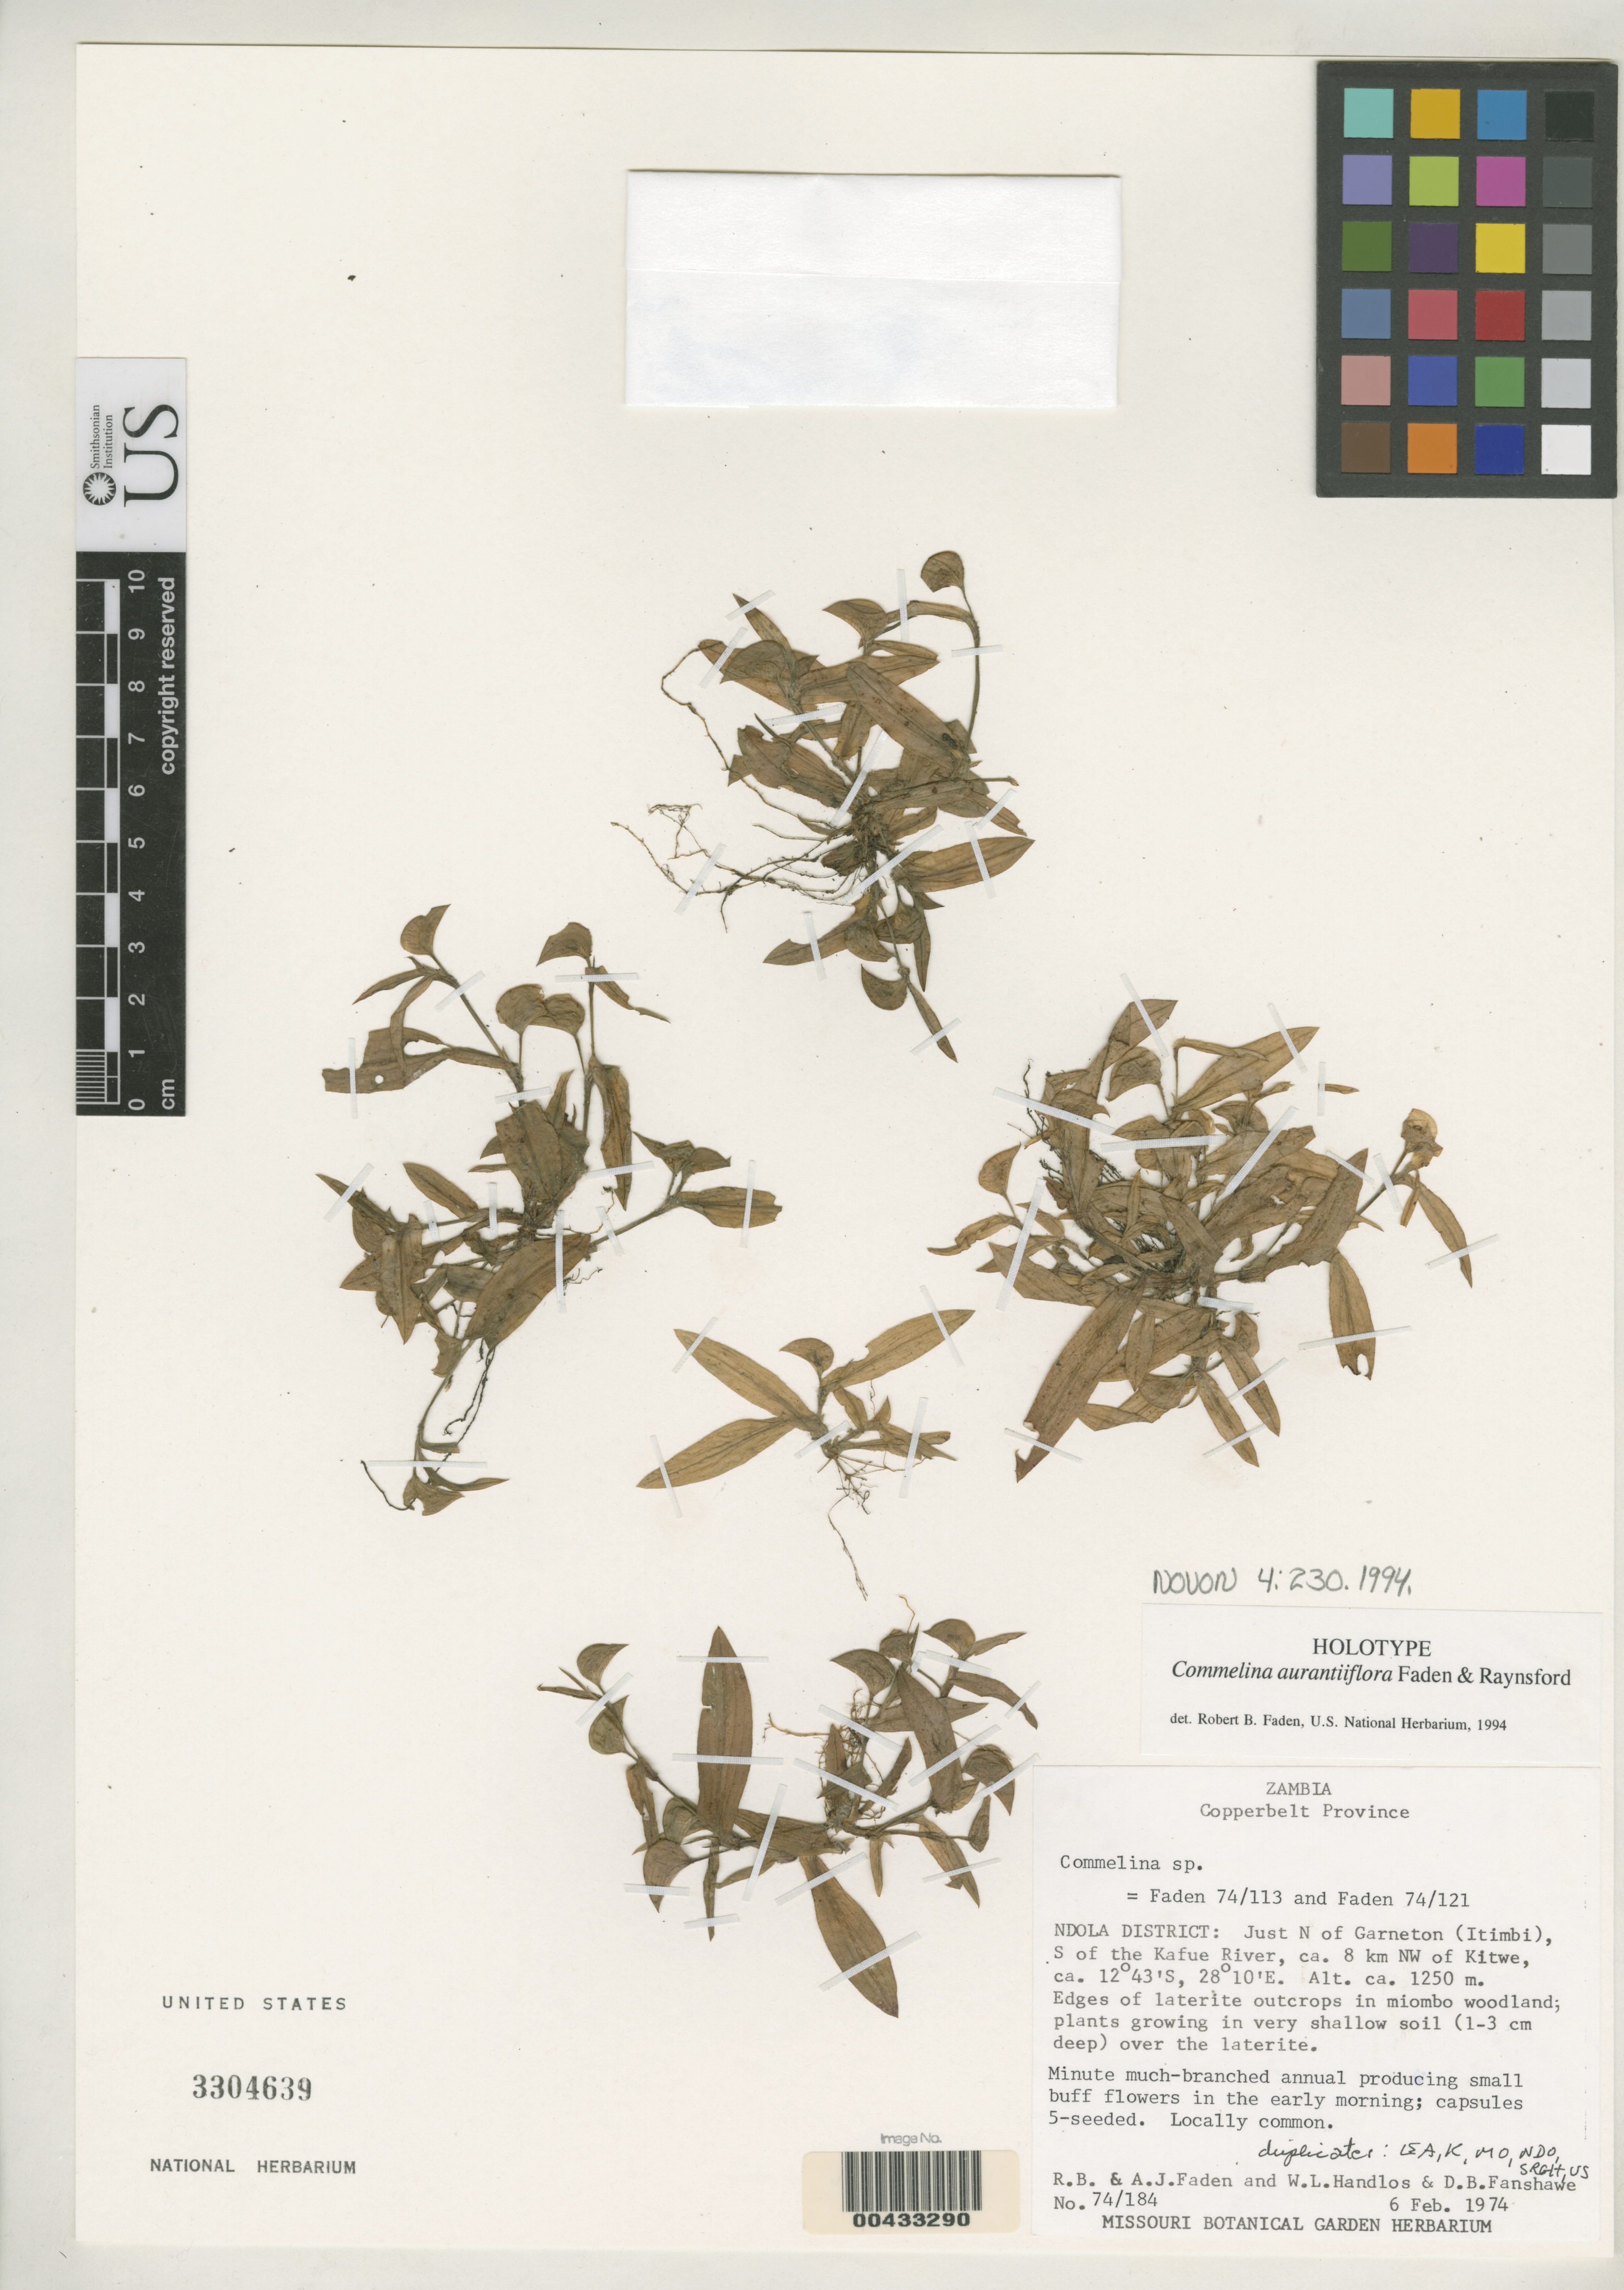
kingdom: Plantae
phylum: Tracheophyta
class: Liliopsida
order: Commelinales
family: Commelinaceae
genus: Commelina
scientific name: Commelina aurantiiflora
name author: Faden & Raynsf.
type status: Holotype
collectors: R. B. Faden, W. L. Handlos & D. B. Fanshawe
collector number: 74/184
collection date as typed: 06 Feb 1974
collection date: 1974-02-06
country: Zambia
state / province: Copperbelt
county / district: Ndola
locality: Just N of Garneton (Itimbi), S of Kague River, ca. 8 km NW of Kitwe.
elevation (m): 1250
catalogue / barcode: US 3304639